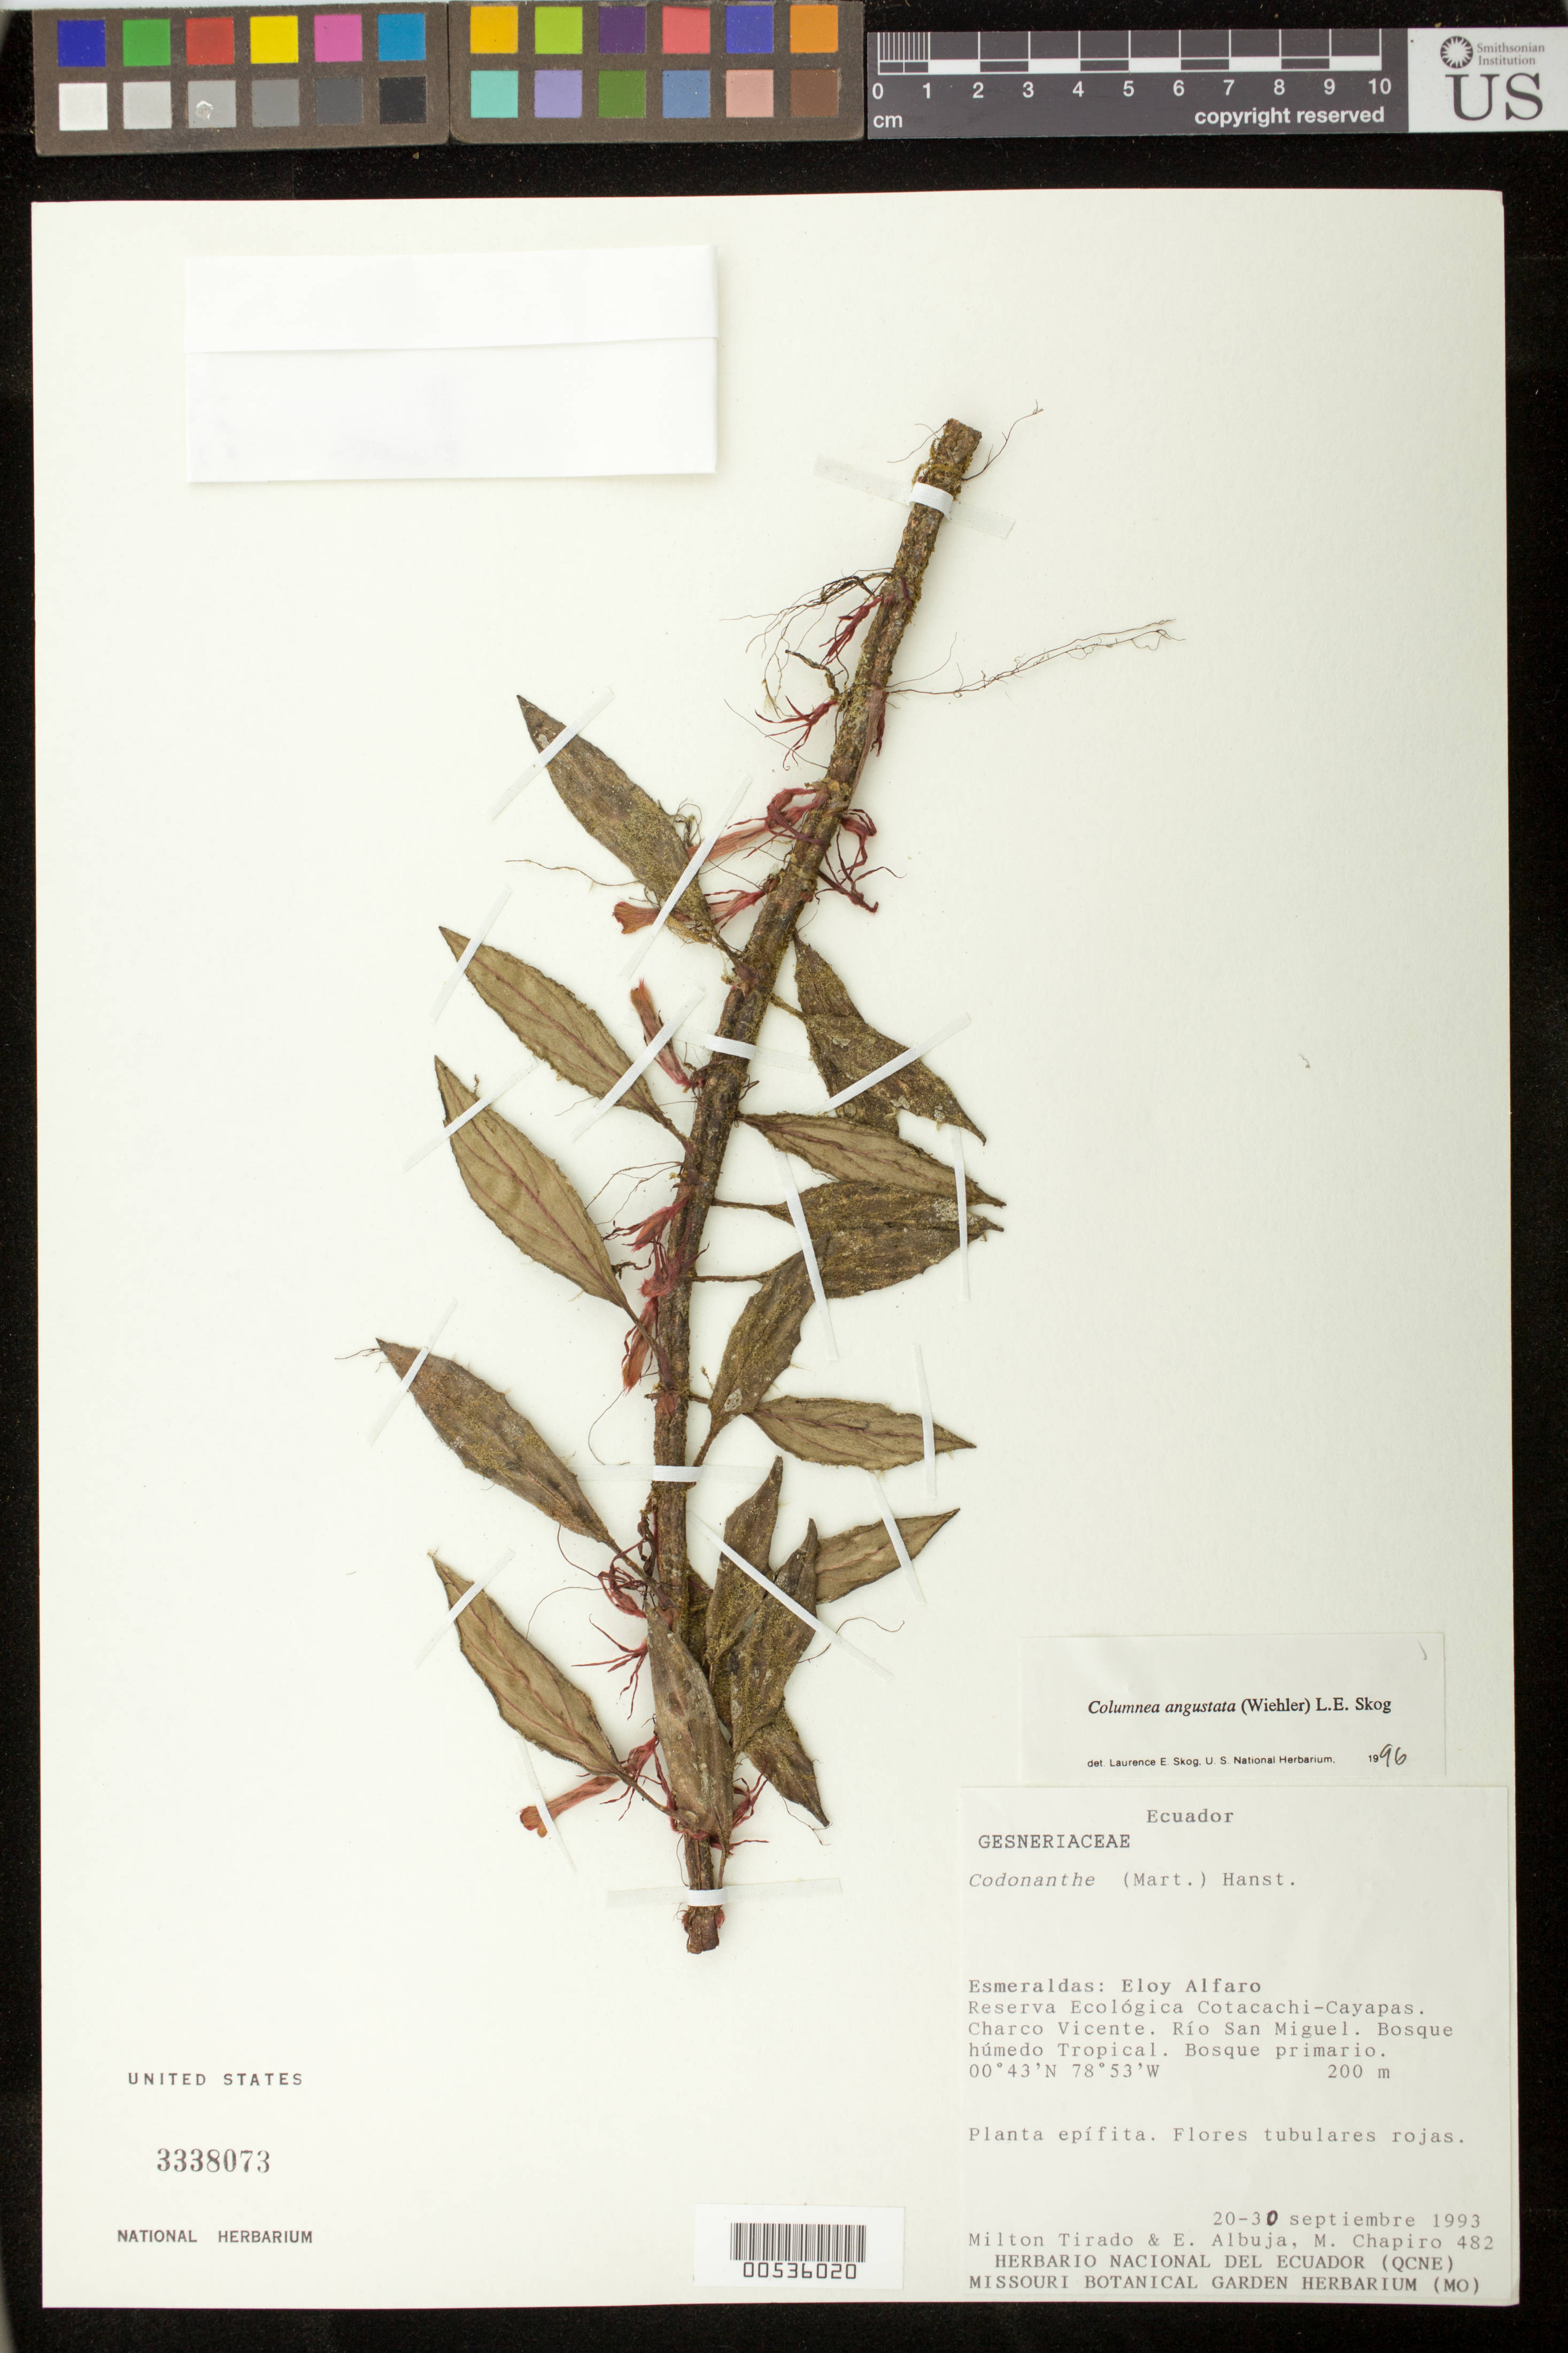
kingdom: Plantae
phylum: Tracheophyta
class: Magnoliopsida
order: Lamiales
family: Gesneriaceae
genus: Columnea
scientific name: Columnea angustata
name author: (Wiehler) L.E. Skog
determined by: Skog, Laurence E.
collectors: M. Tirado, E. Albuja & M. Chapiro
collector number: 482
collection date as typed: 20-30 Sep 1993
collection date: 1993-09-20/1993-09-30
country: Ecuador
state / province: Esmeraldas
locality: Eloy Alfaro. Reserva Ecológica Cotacachi-Cayapas; Charco Vicente, Río San Miguel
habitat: Bosque húmedo tropical; bosque primario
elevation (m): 200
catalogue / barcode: US 3338073